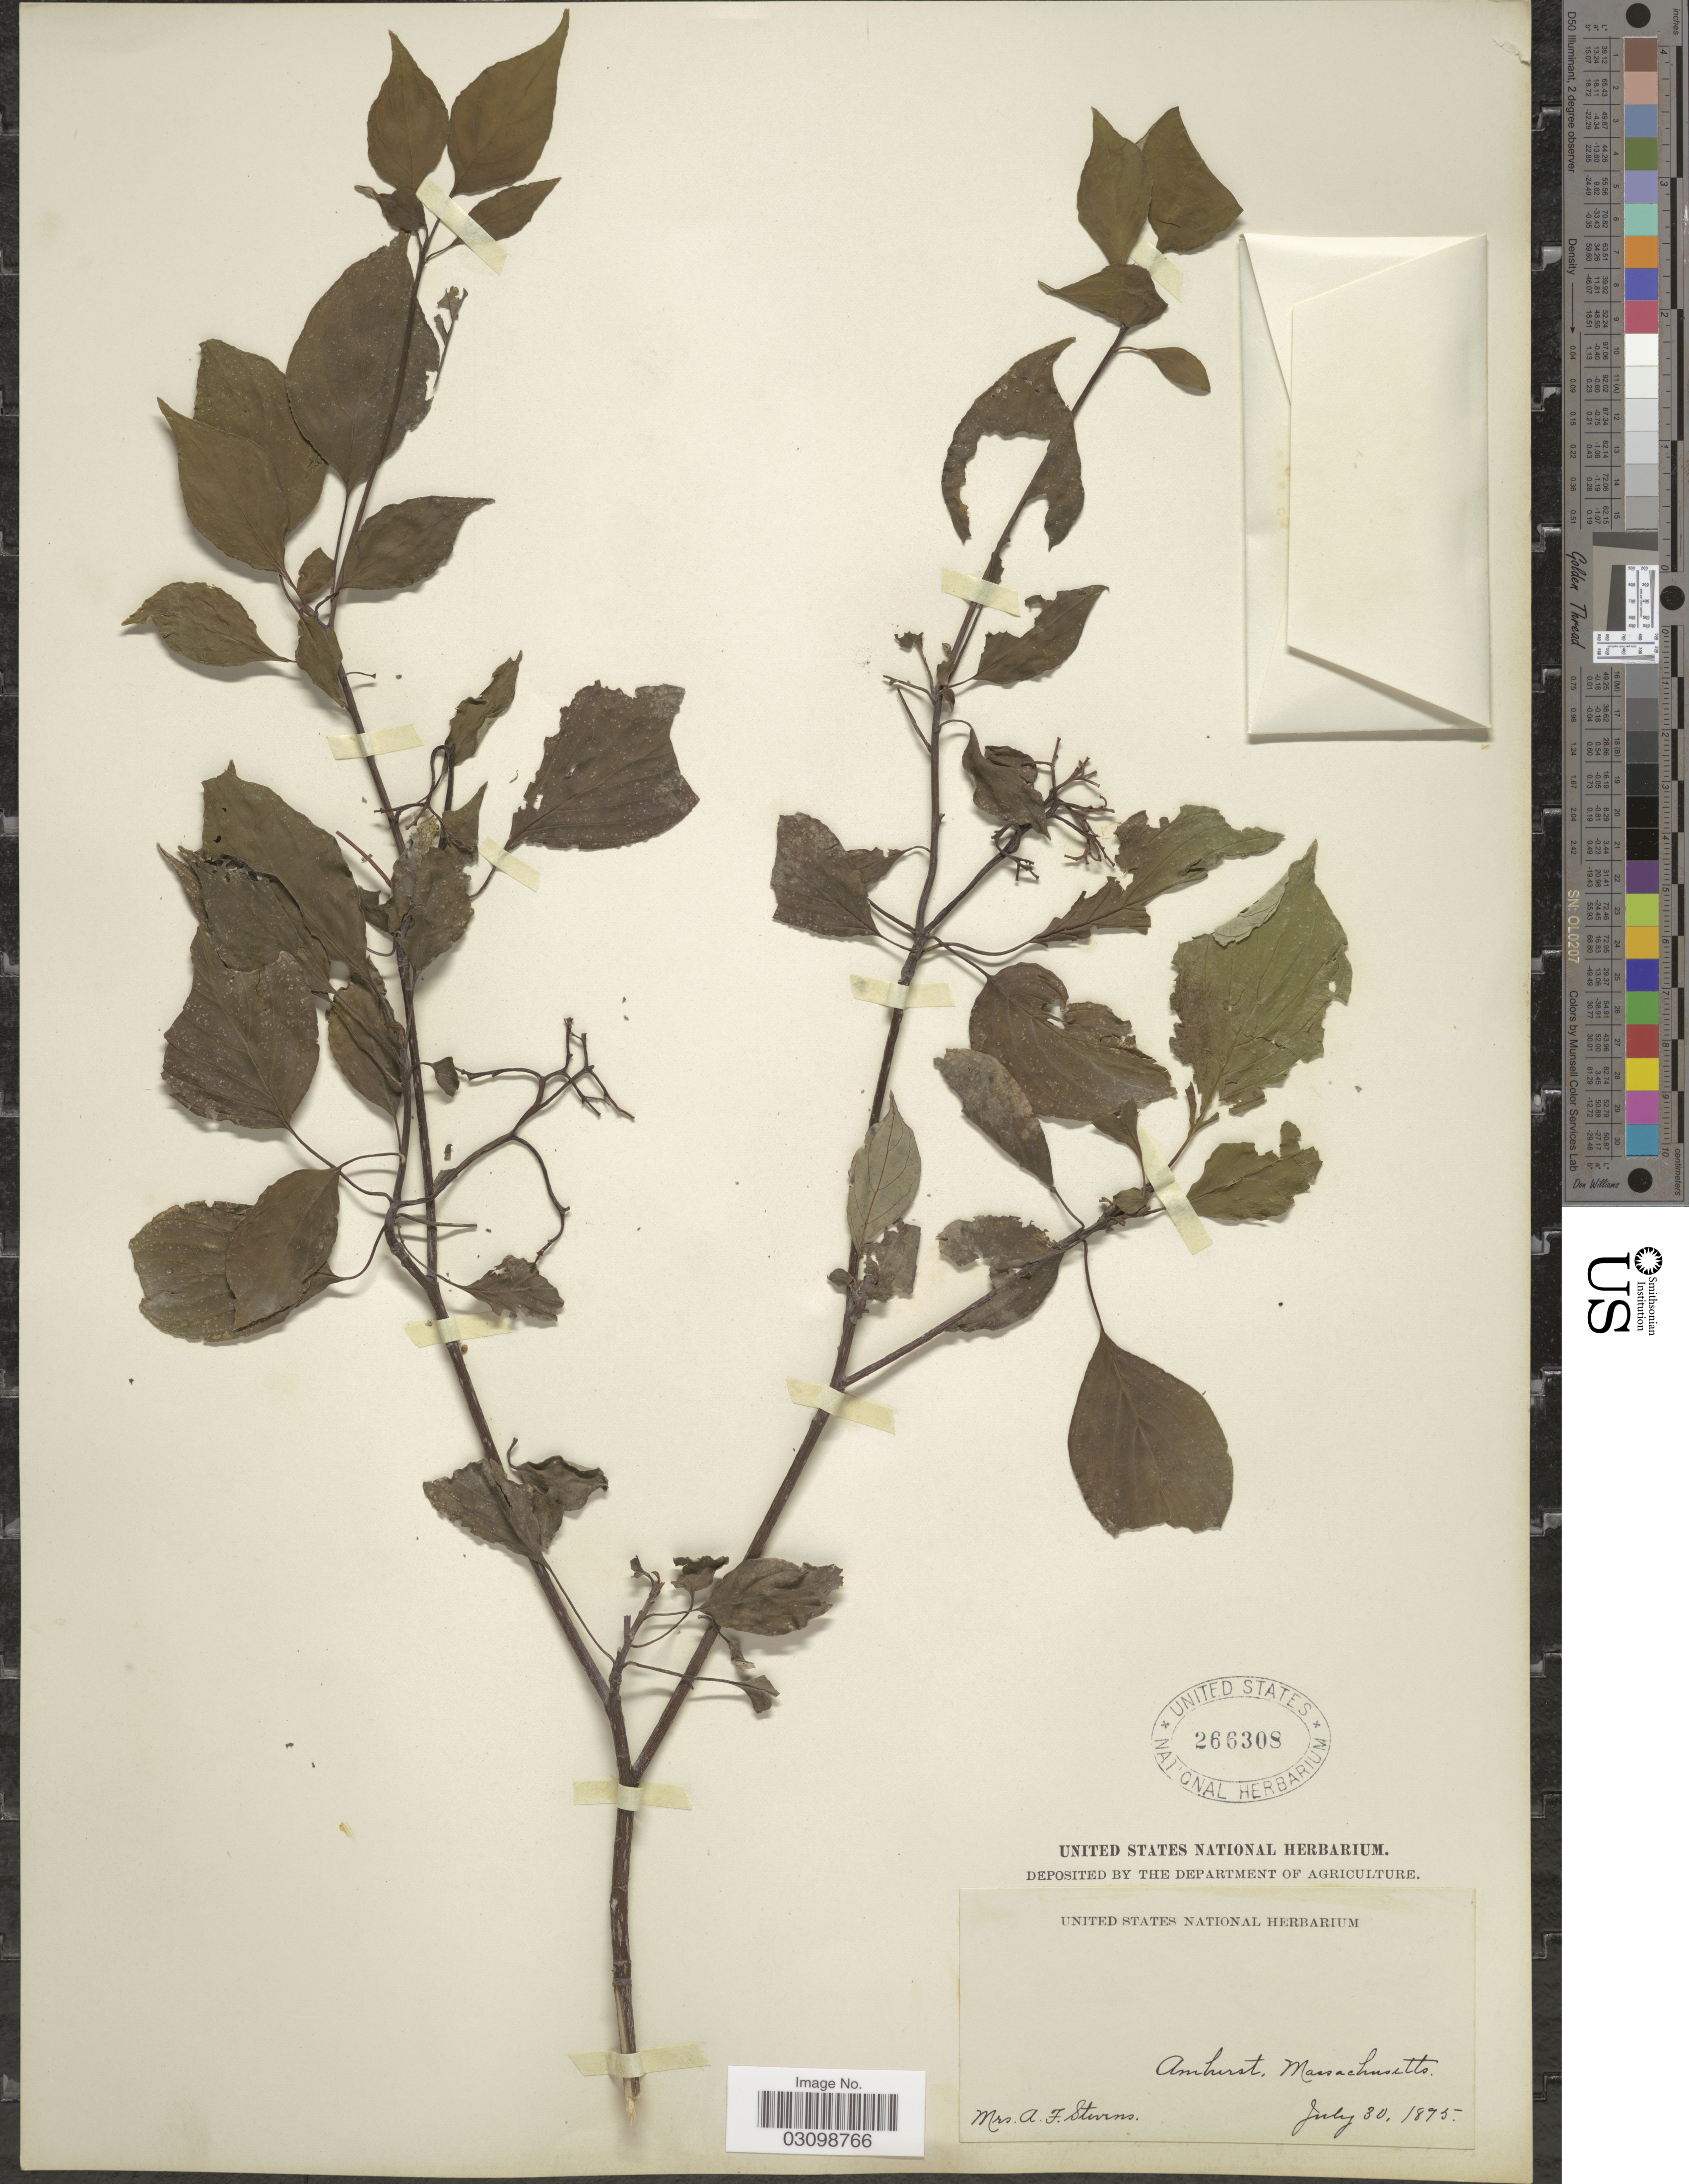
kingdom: Plantae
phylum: Tracheophyta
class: Magnoliopsida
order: Cornales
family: Cornaceae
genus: Cornus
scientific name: Cornus alternifolia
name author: L.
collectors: A. Stevens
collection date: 1895-07-30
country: United States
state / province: Massachusetts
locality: Amherst.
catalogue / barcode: US 266308